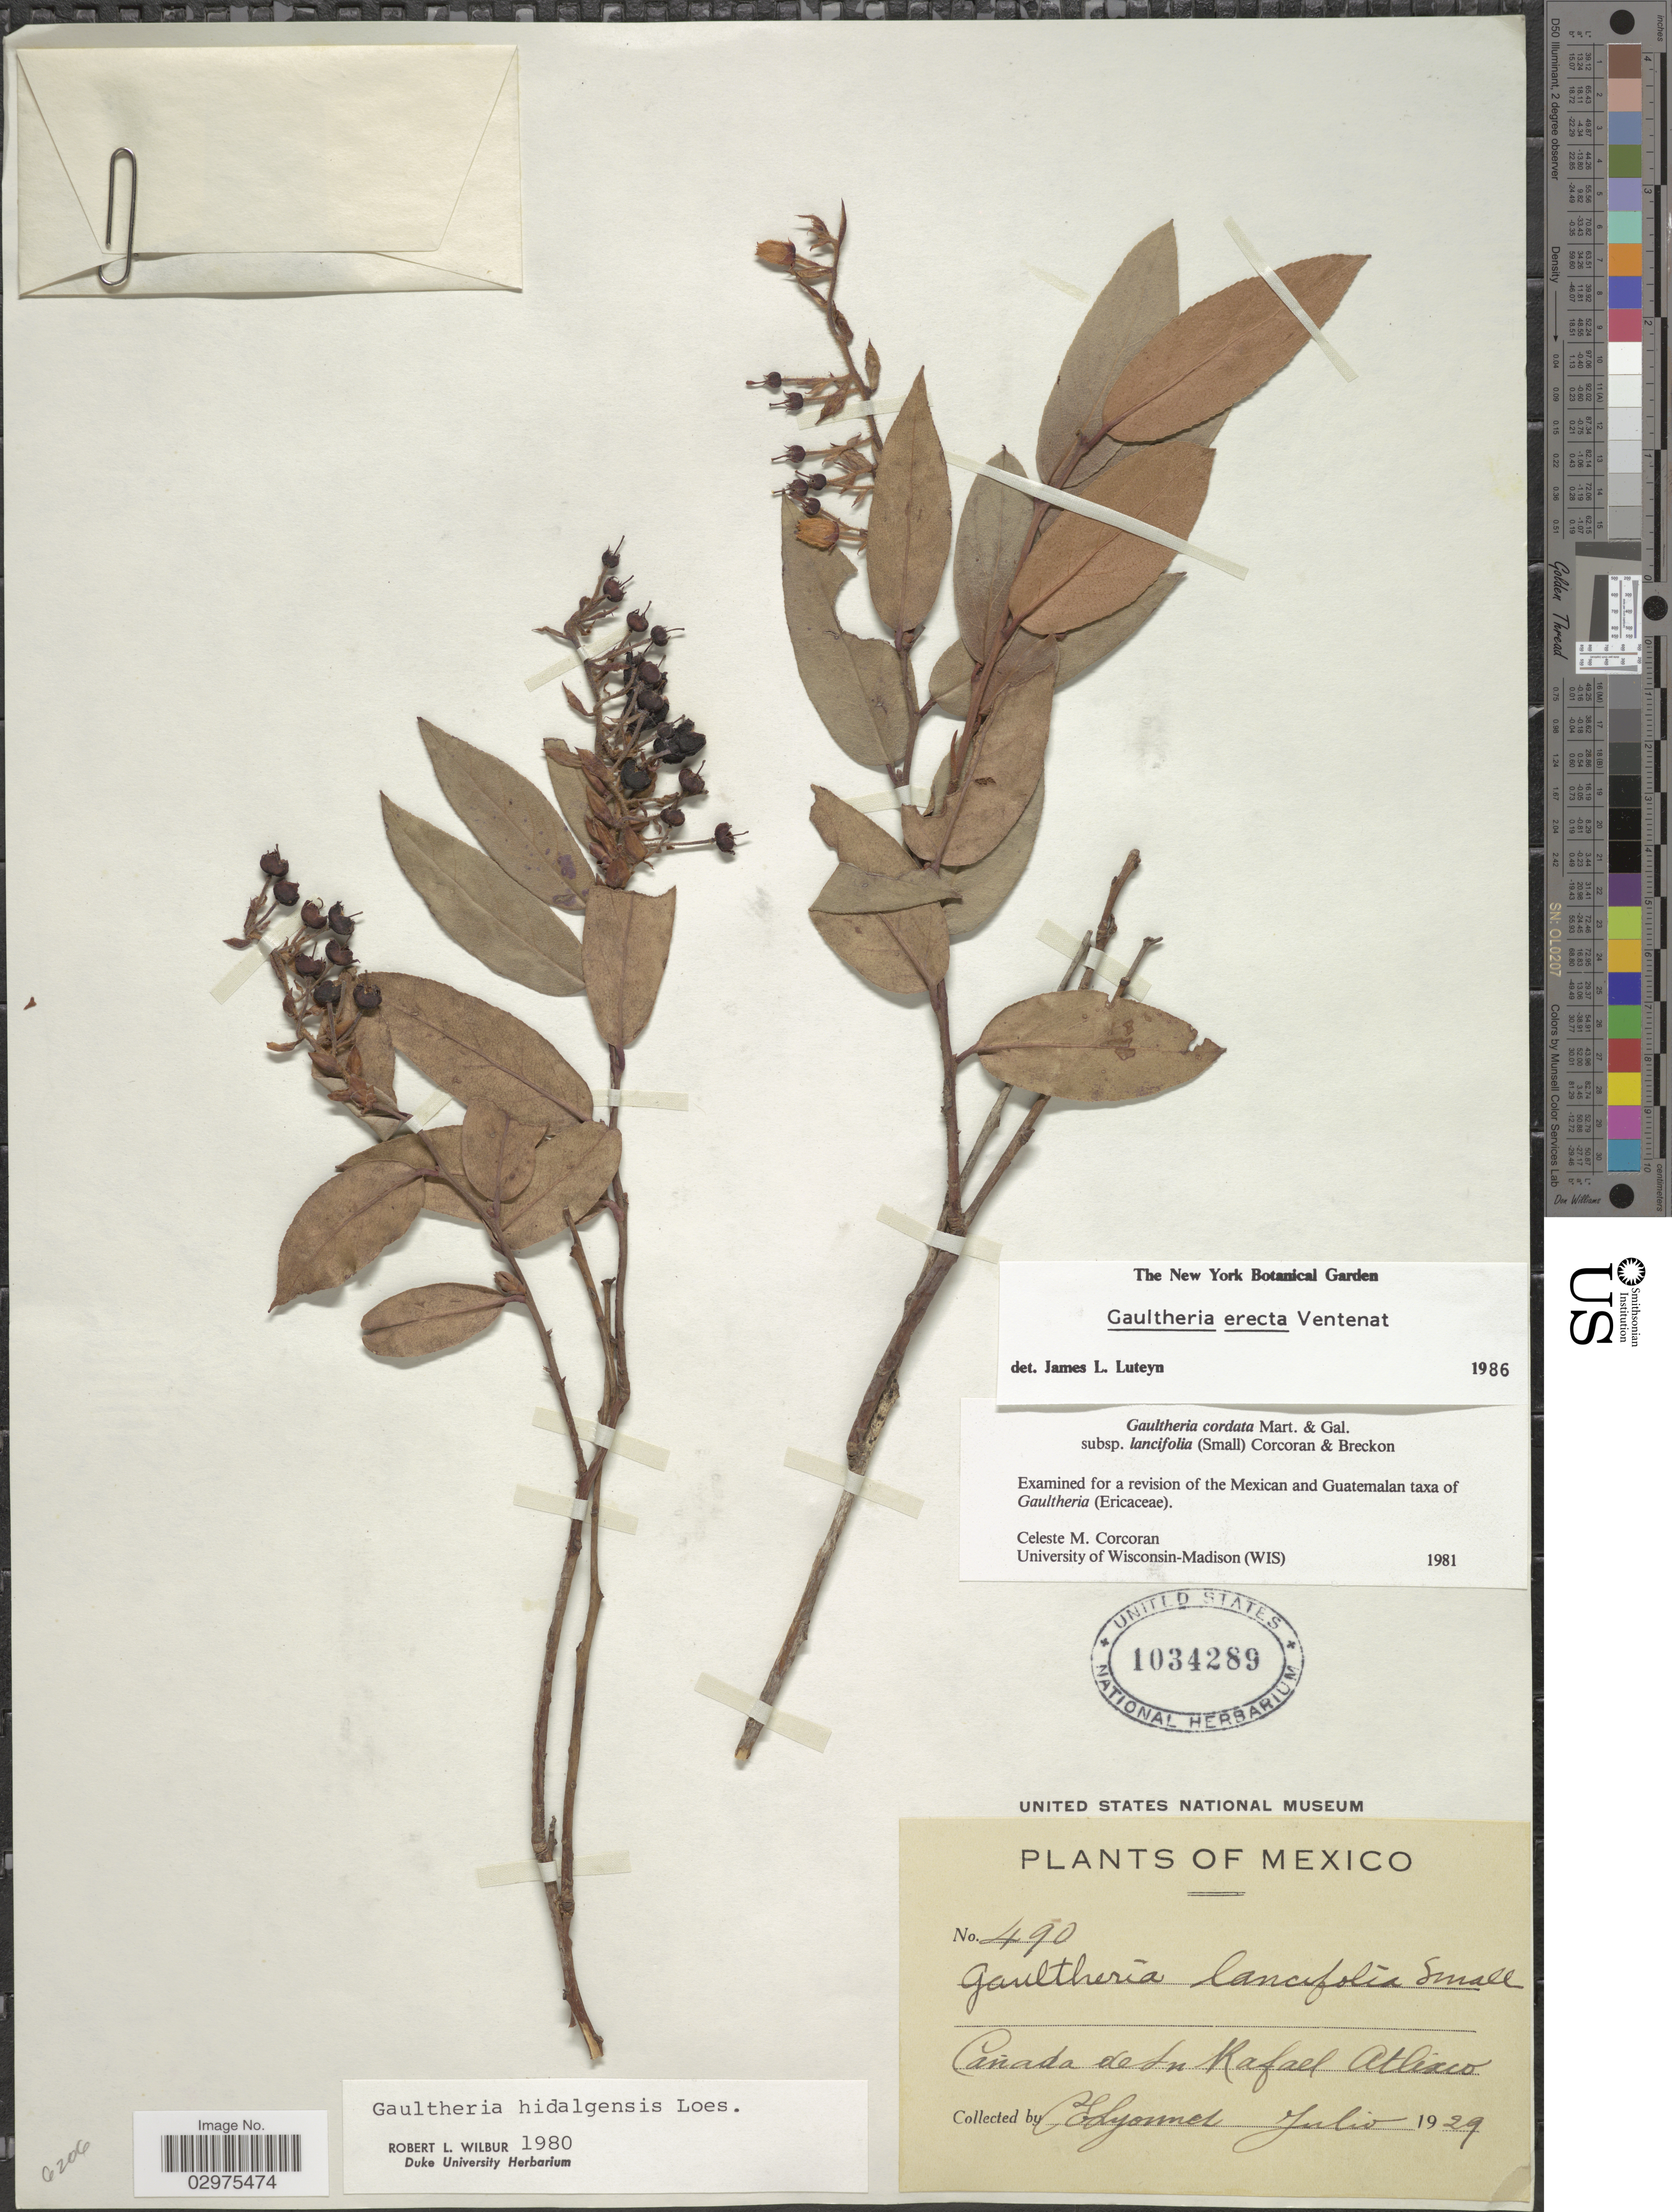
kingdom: Plantae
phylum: Tracheophyta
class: Magnoliopsida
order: Ericales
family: Ericaceae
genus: Gaultheria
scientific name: Gaultheria erecta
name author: Vent.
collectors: C. Lyonnet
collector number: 490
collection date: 1929-07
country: Mexico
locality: Cañada de Sn Rafael Atlixco.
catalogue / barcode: US 1034289